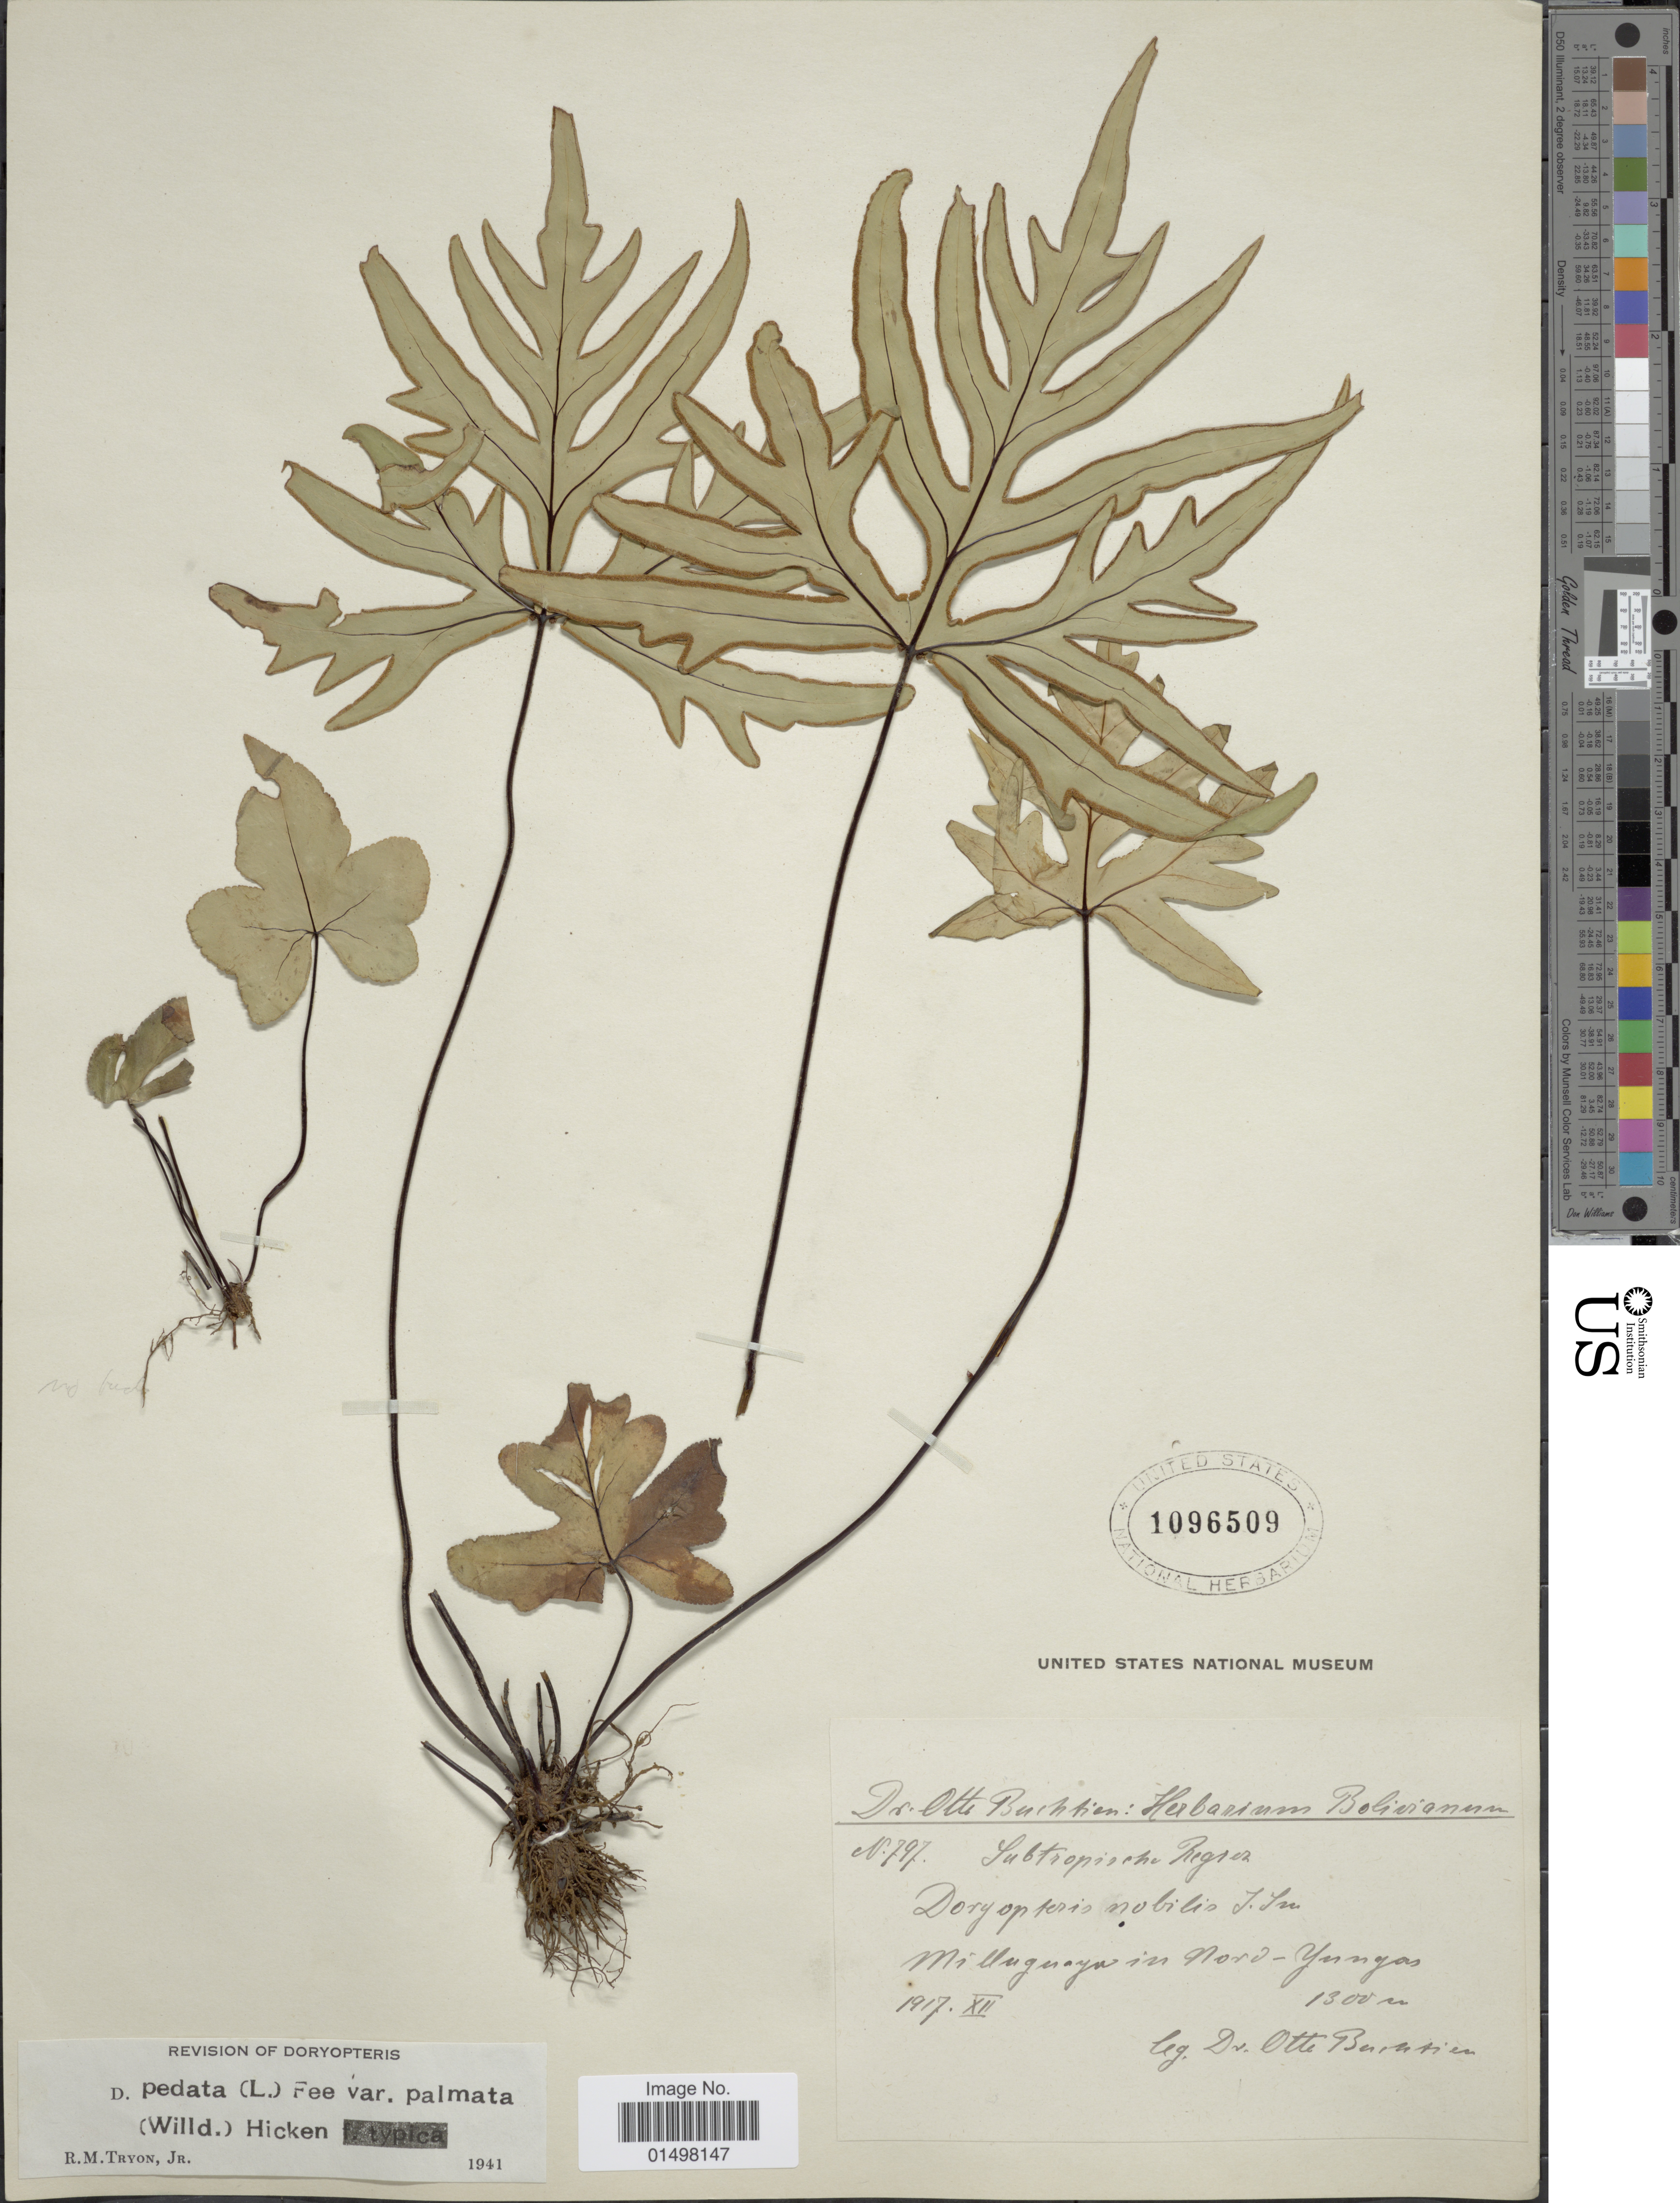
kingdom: Plantae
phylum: Tracheophyta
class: Polypodiopsida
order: Polypodiales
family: Pteridaceae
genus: Doryopteris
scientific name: Doryopteris pedata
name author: (L.) Fée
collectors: O. Buchtien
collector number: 797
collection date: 1917-12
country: Bolivia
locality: Milluguayu in Nord-Yungas.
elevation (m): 1300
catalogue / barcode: US 1096509